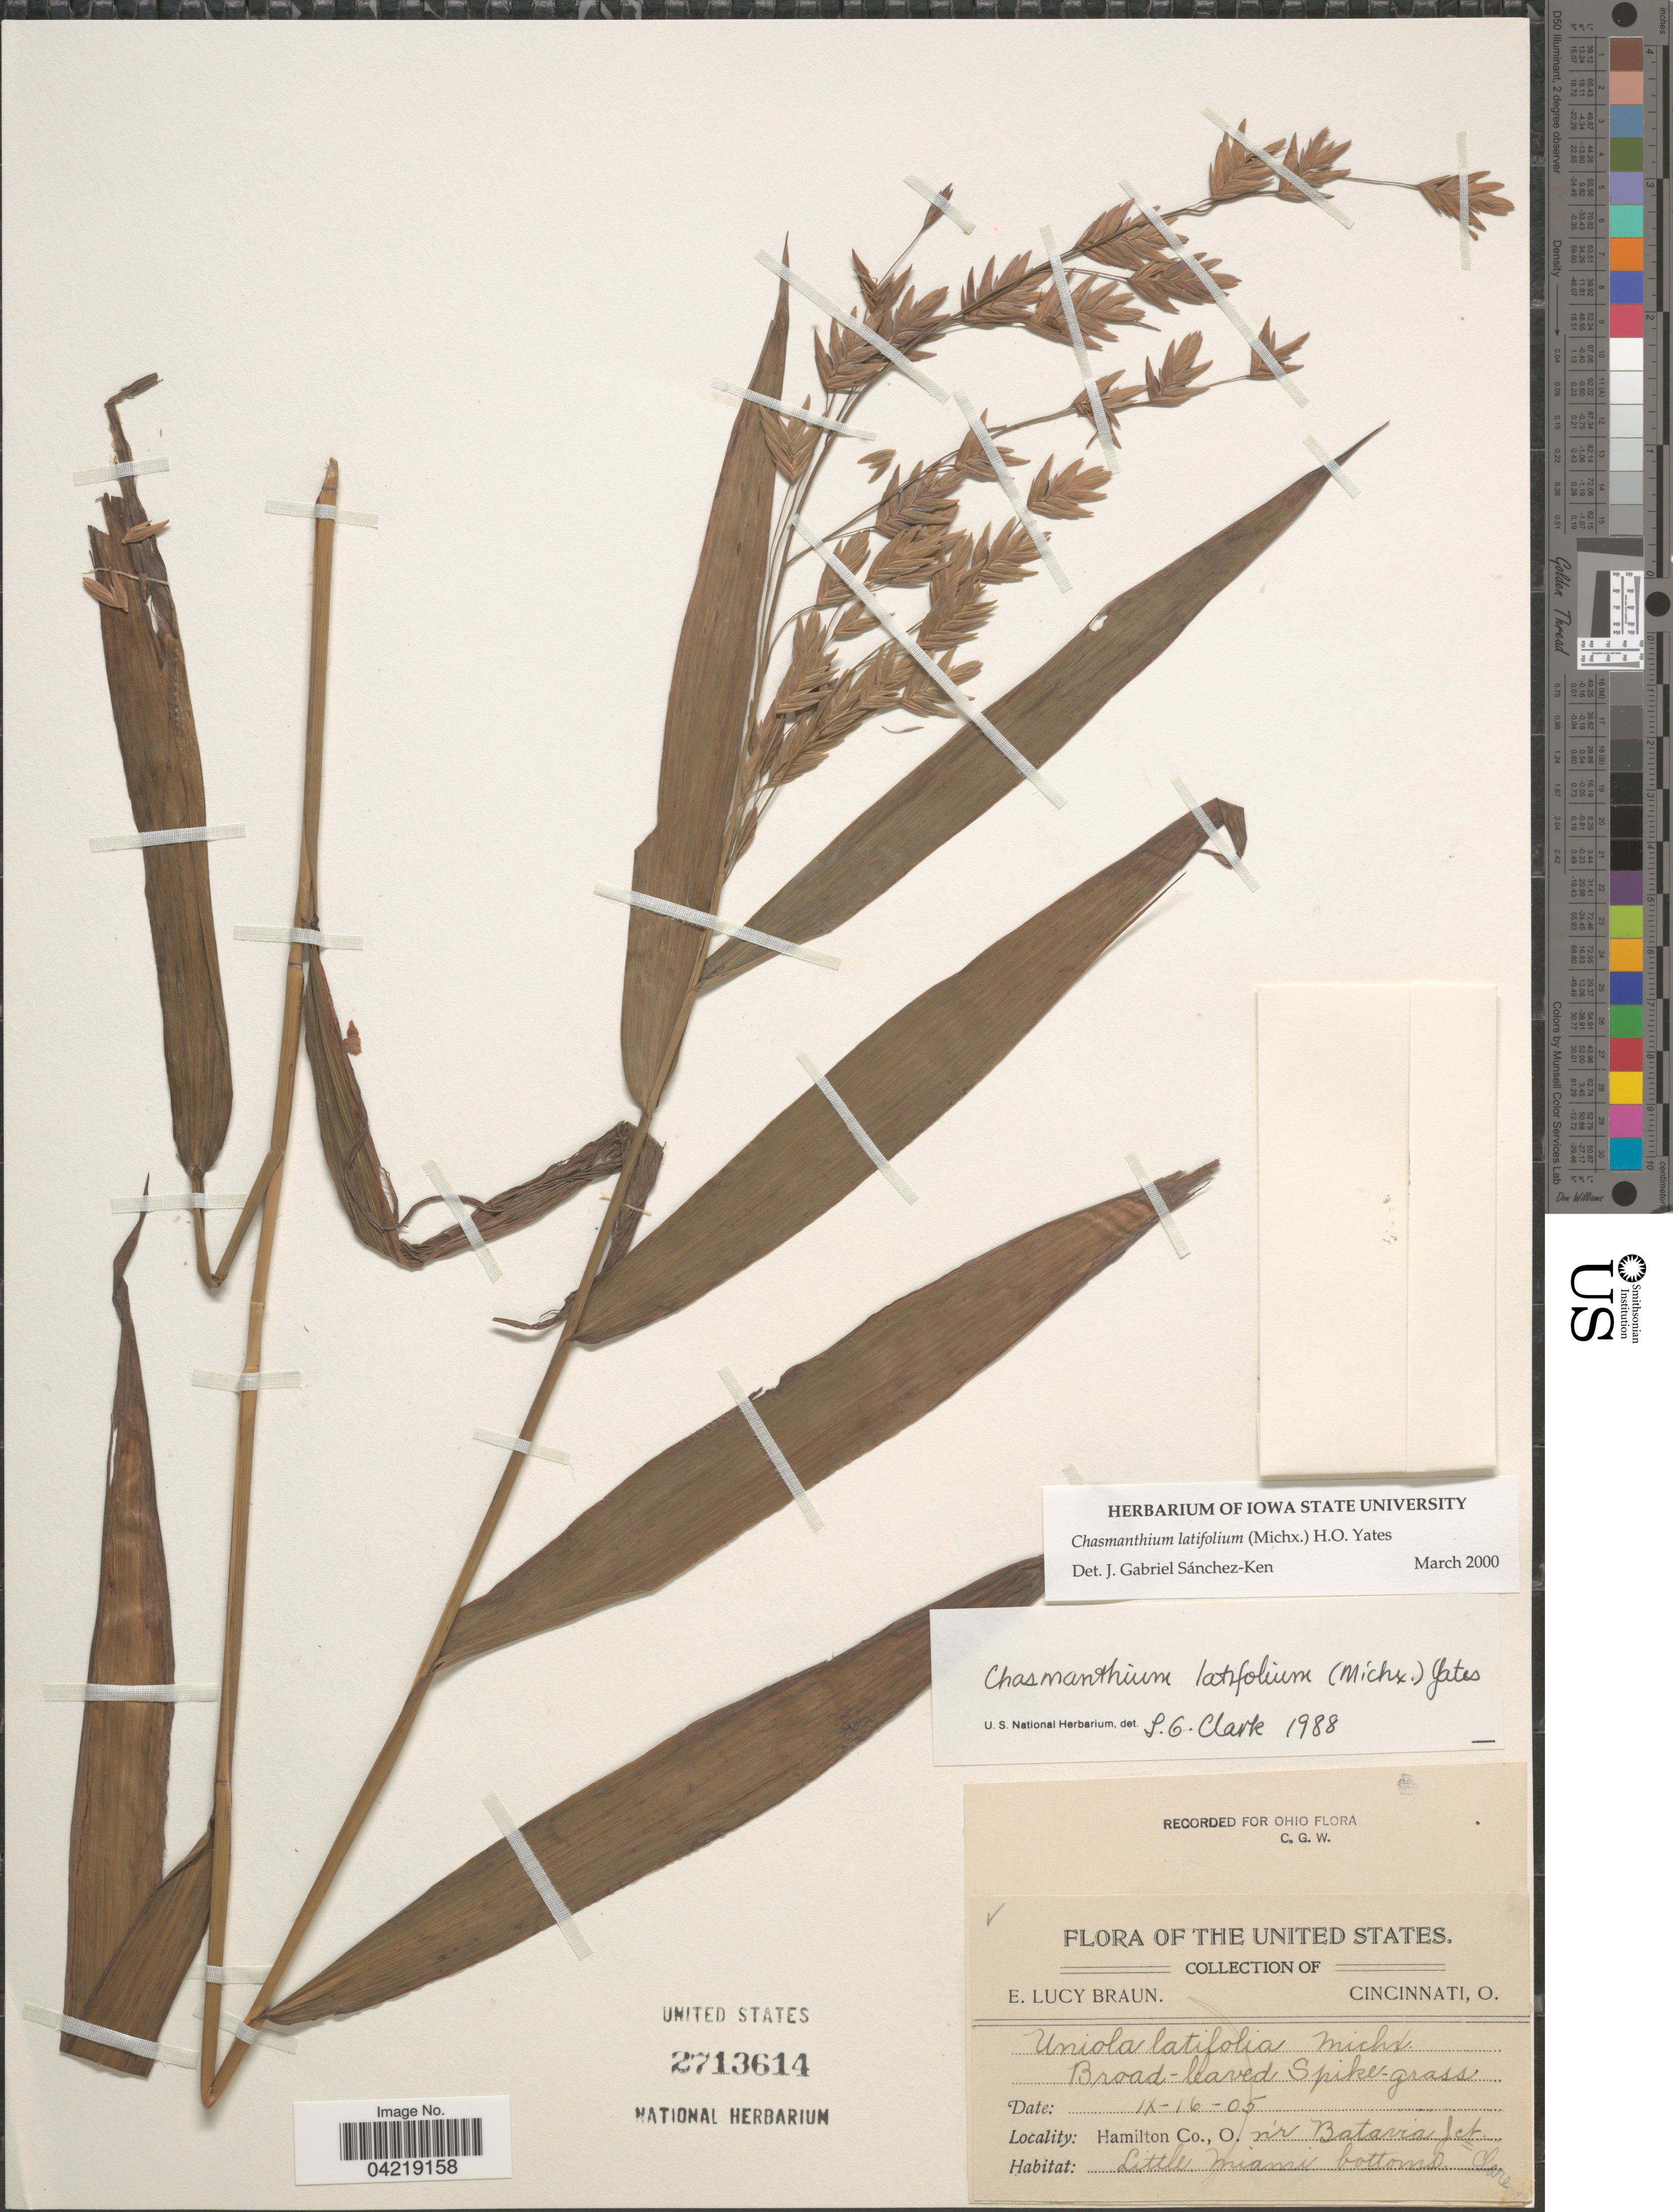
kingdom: Plantae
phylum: Tracheophyta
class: Liliopsida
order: Poales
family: Poaceae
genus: Chasmanthium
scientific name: Chasmanthium latifolium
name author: (Michx.) H.O. Yates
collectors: E. L. Braun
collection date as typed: Transcribed d/m/y: 16/9/5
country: United States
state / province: Ohio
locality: Hamilton Co., O. nr Batavia Jct. Little Miami bottoms.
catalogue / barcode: US 2713614